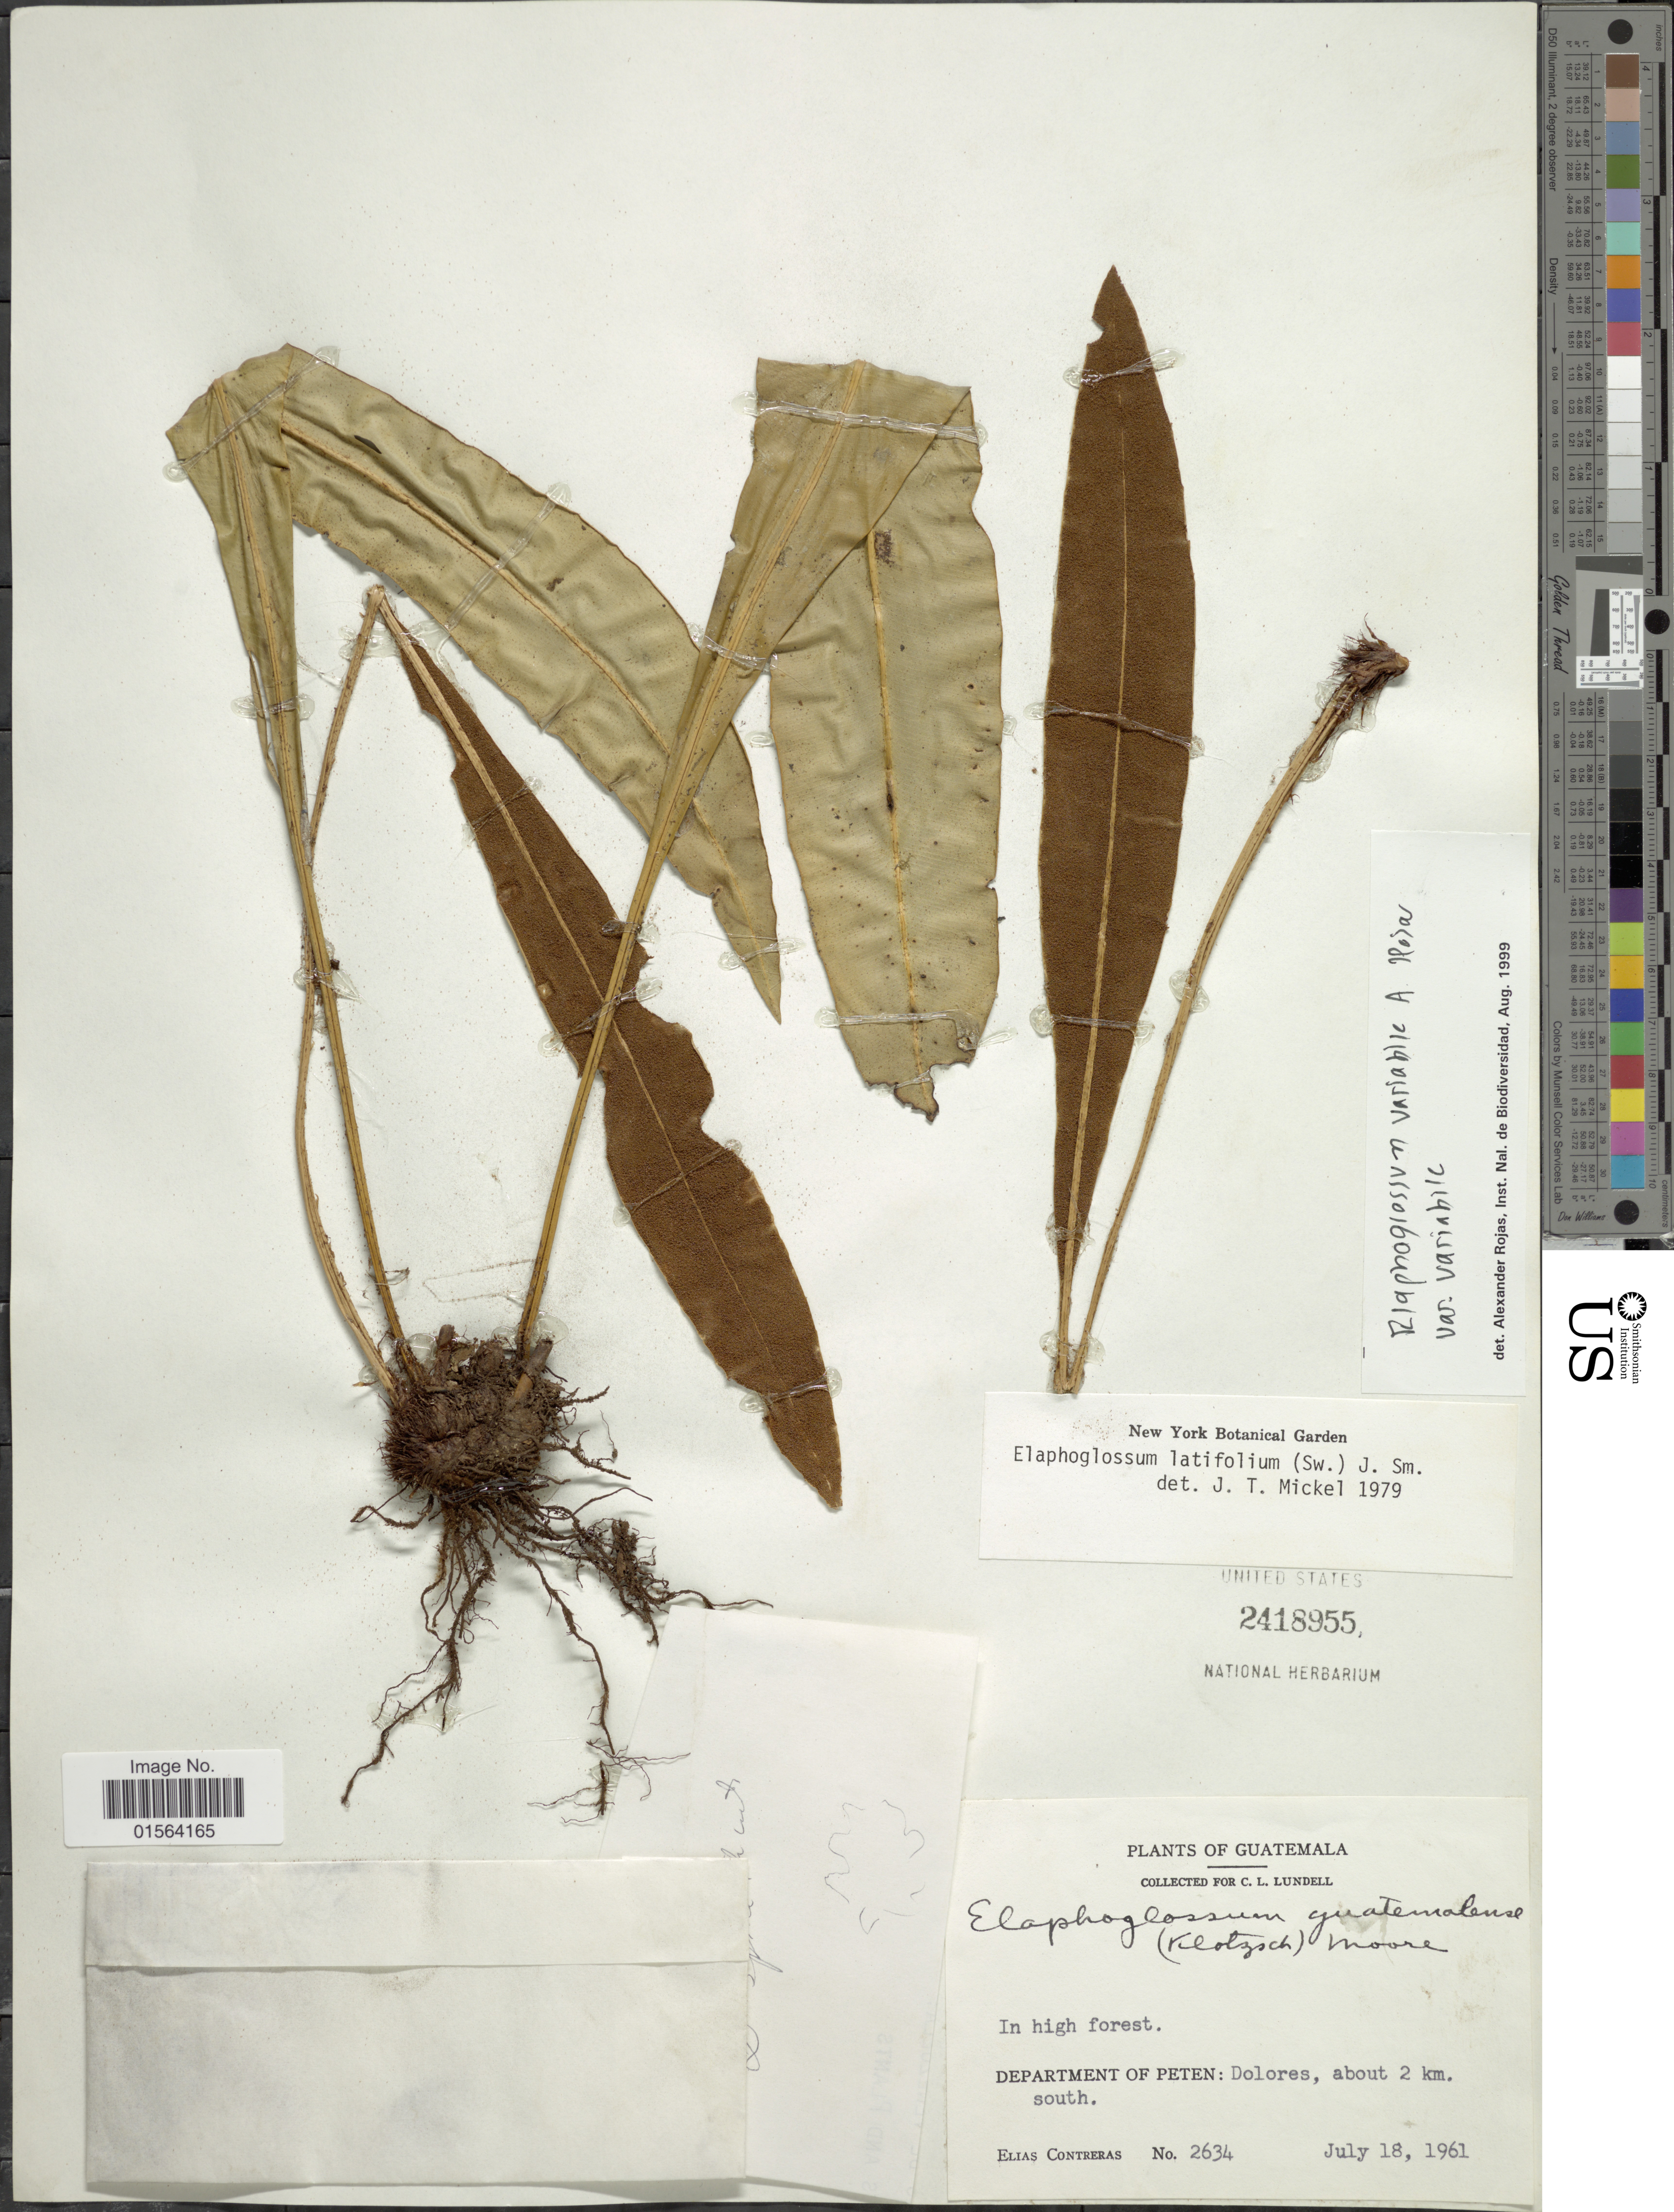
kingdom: Plantae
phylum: Tracheophyta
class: Polypodiopsida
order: Polypodiales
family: Dryopteridaceae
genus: Elaphoglossum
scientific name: Elaphoglossum latifolium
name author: (Sw.) J. Sm.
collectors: E. Contreras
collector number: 2634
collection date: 1961-07-18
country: Guatemala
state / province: El Petén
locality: Department of Peten: Dolores, about 2 km south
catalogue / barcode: US 2418955